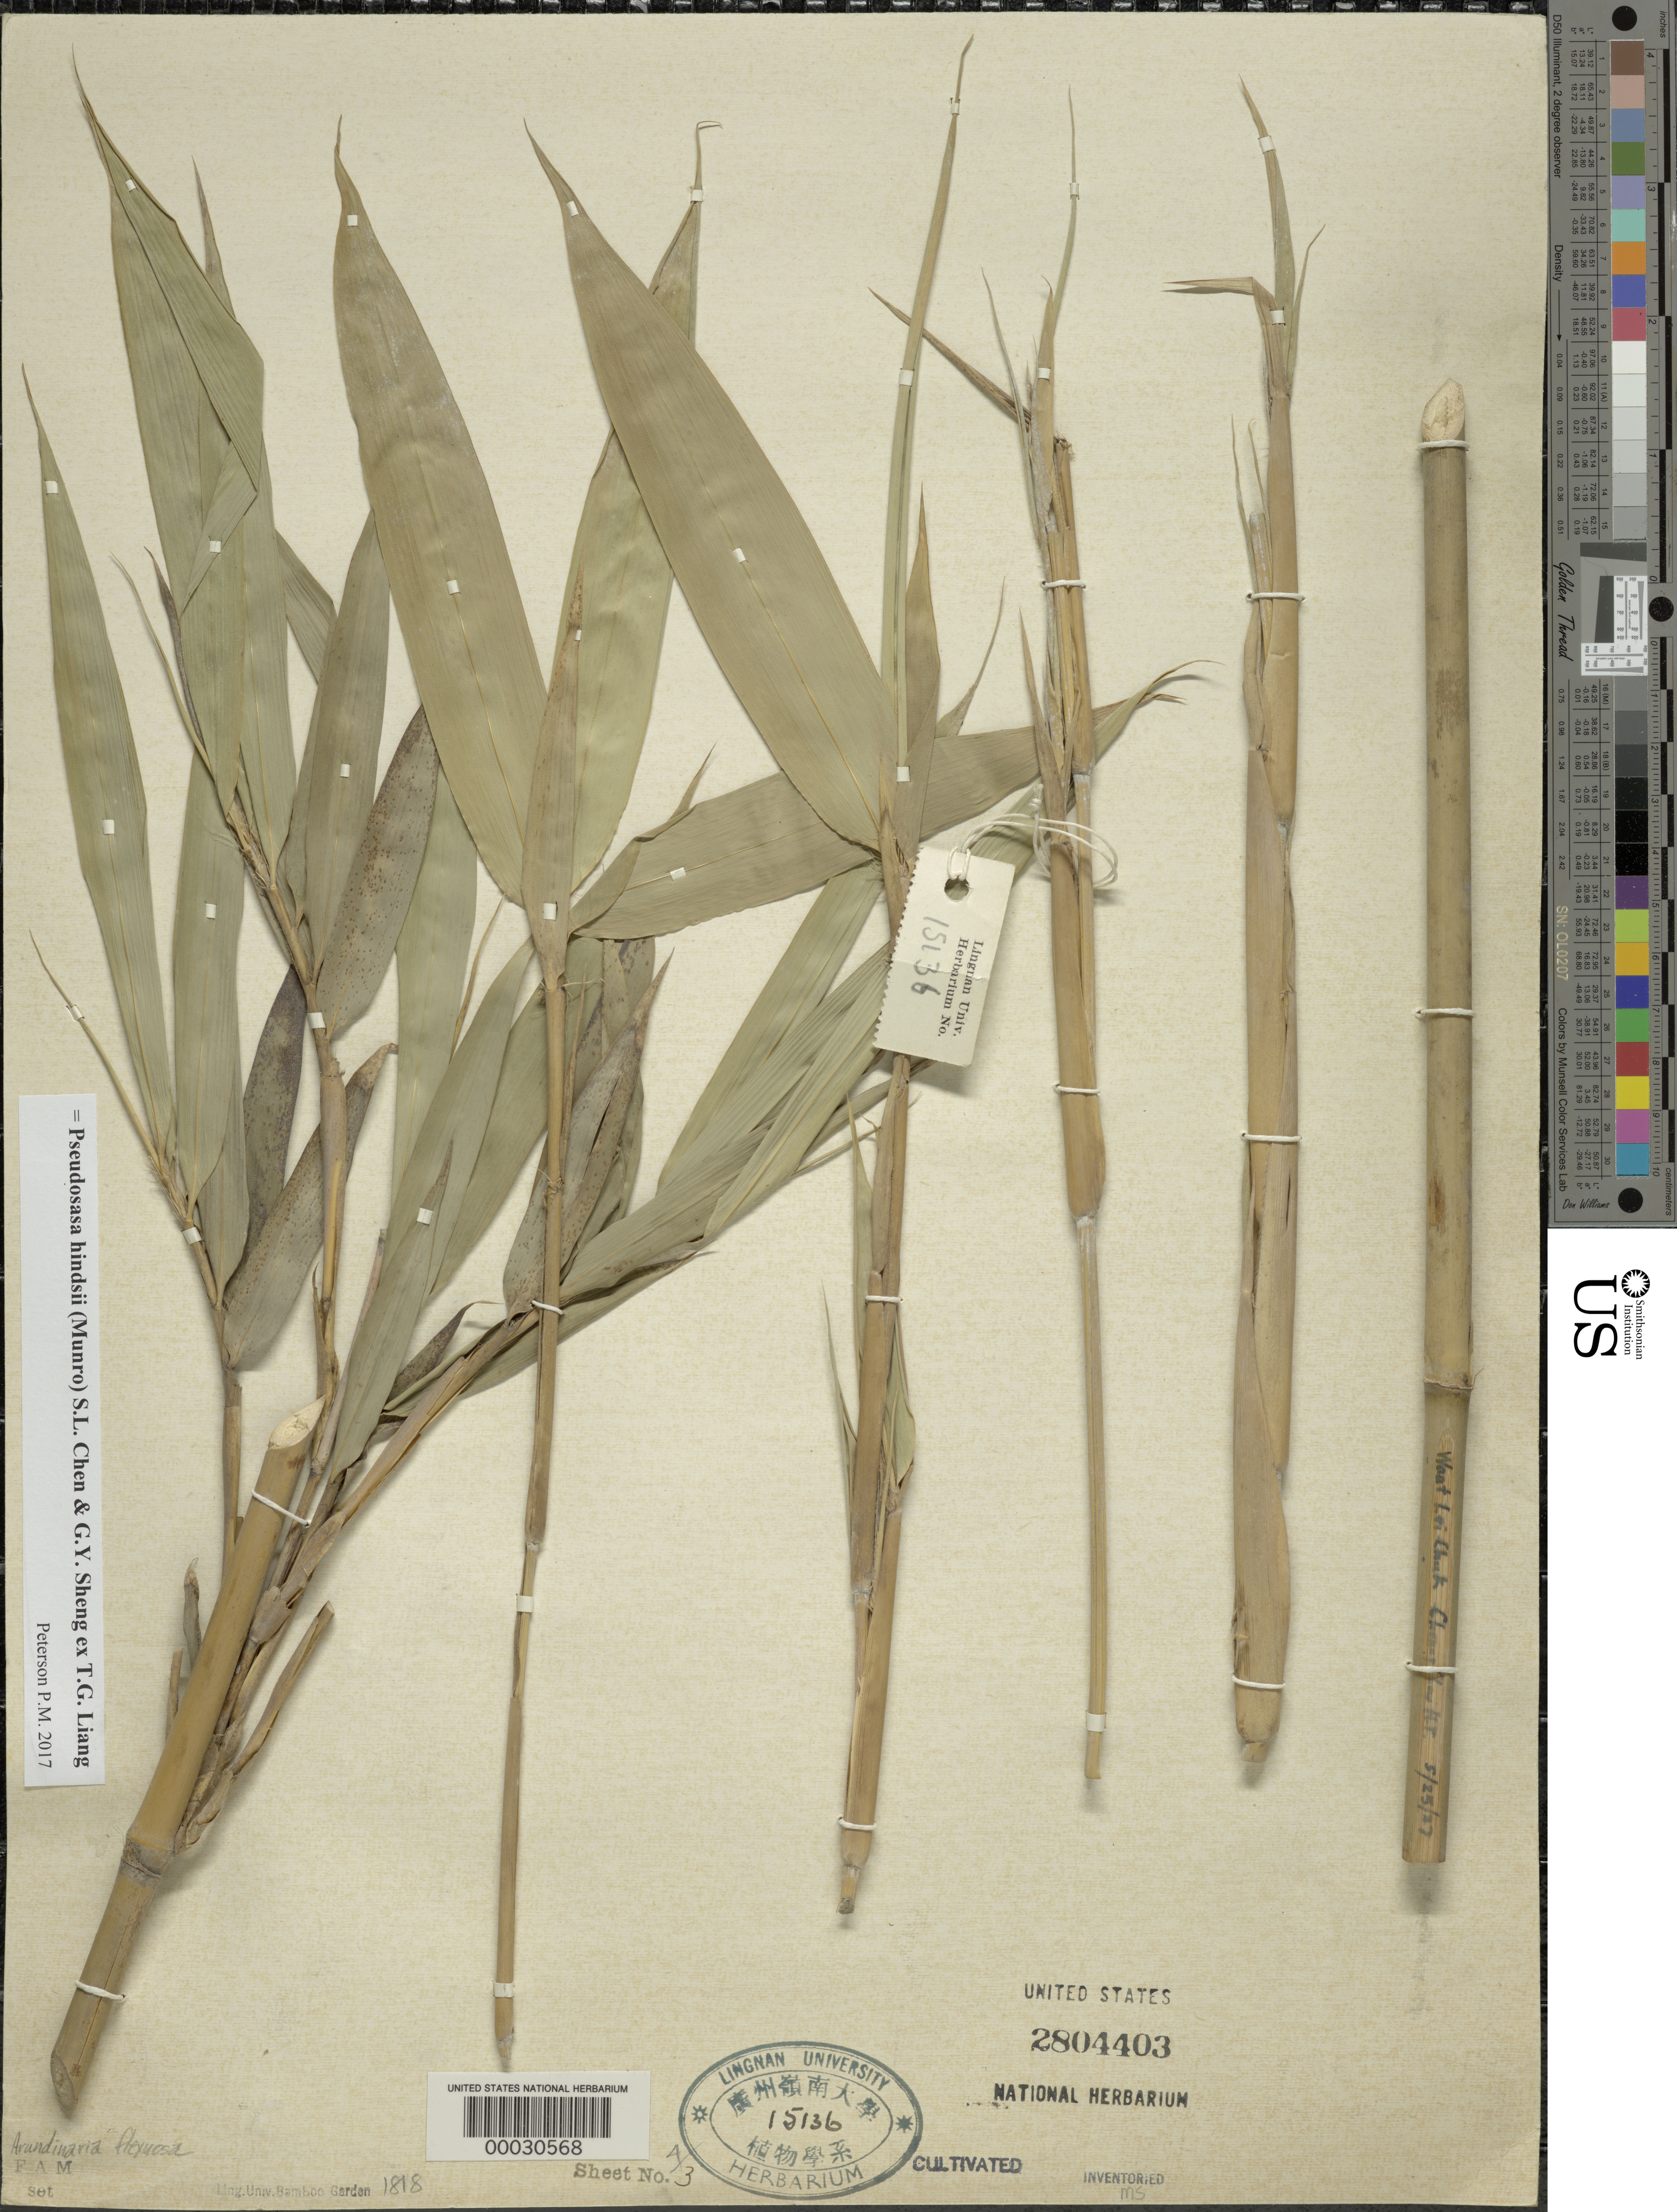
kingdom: Plantae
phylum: Tracheophyta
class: Liliopsida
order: Poales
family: Poaceae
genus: Pseudosasa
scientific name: Pseudosasa hindsii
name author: (Munro) S.L. Chen & G.Y. Sheng ex T.G. Liang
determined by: Poaceae Reorganization Project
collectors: F. A. McClure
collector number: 20265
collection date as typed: May 1927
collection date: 1927-05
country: China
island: Hong Kong I.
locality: Lingnan university bamboo garden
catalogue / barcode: US 2804403